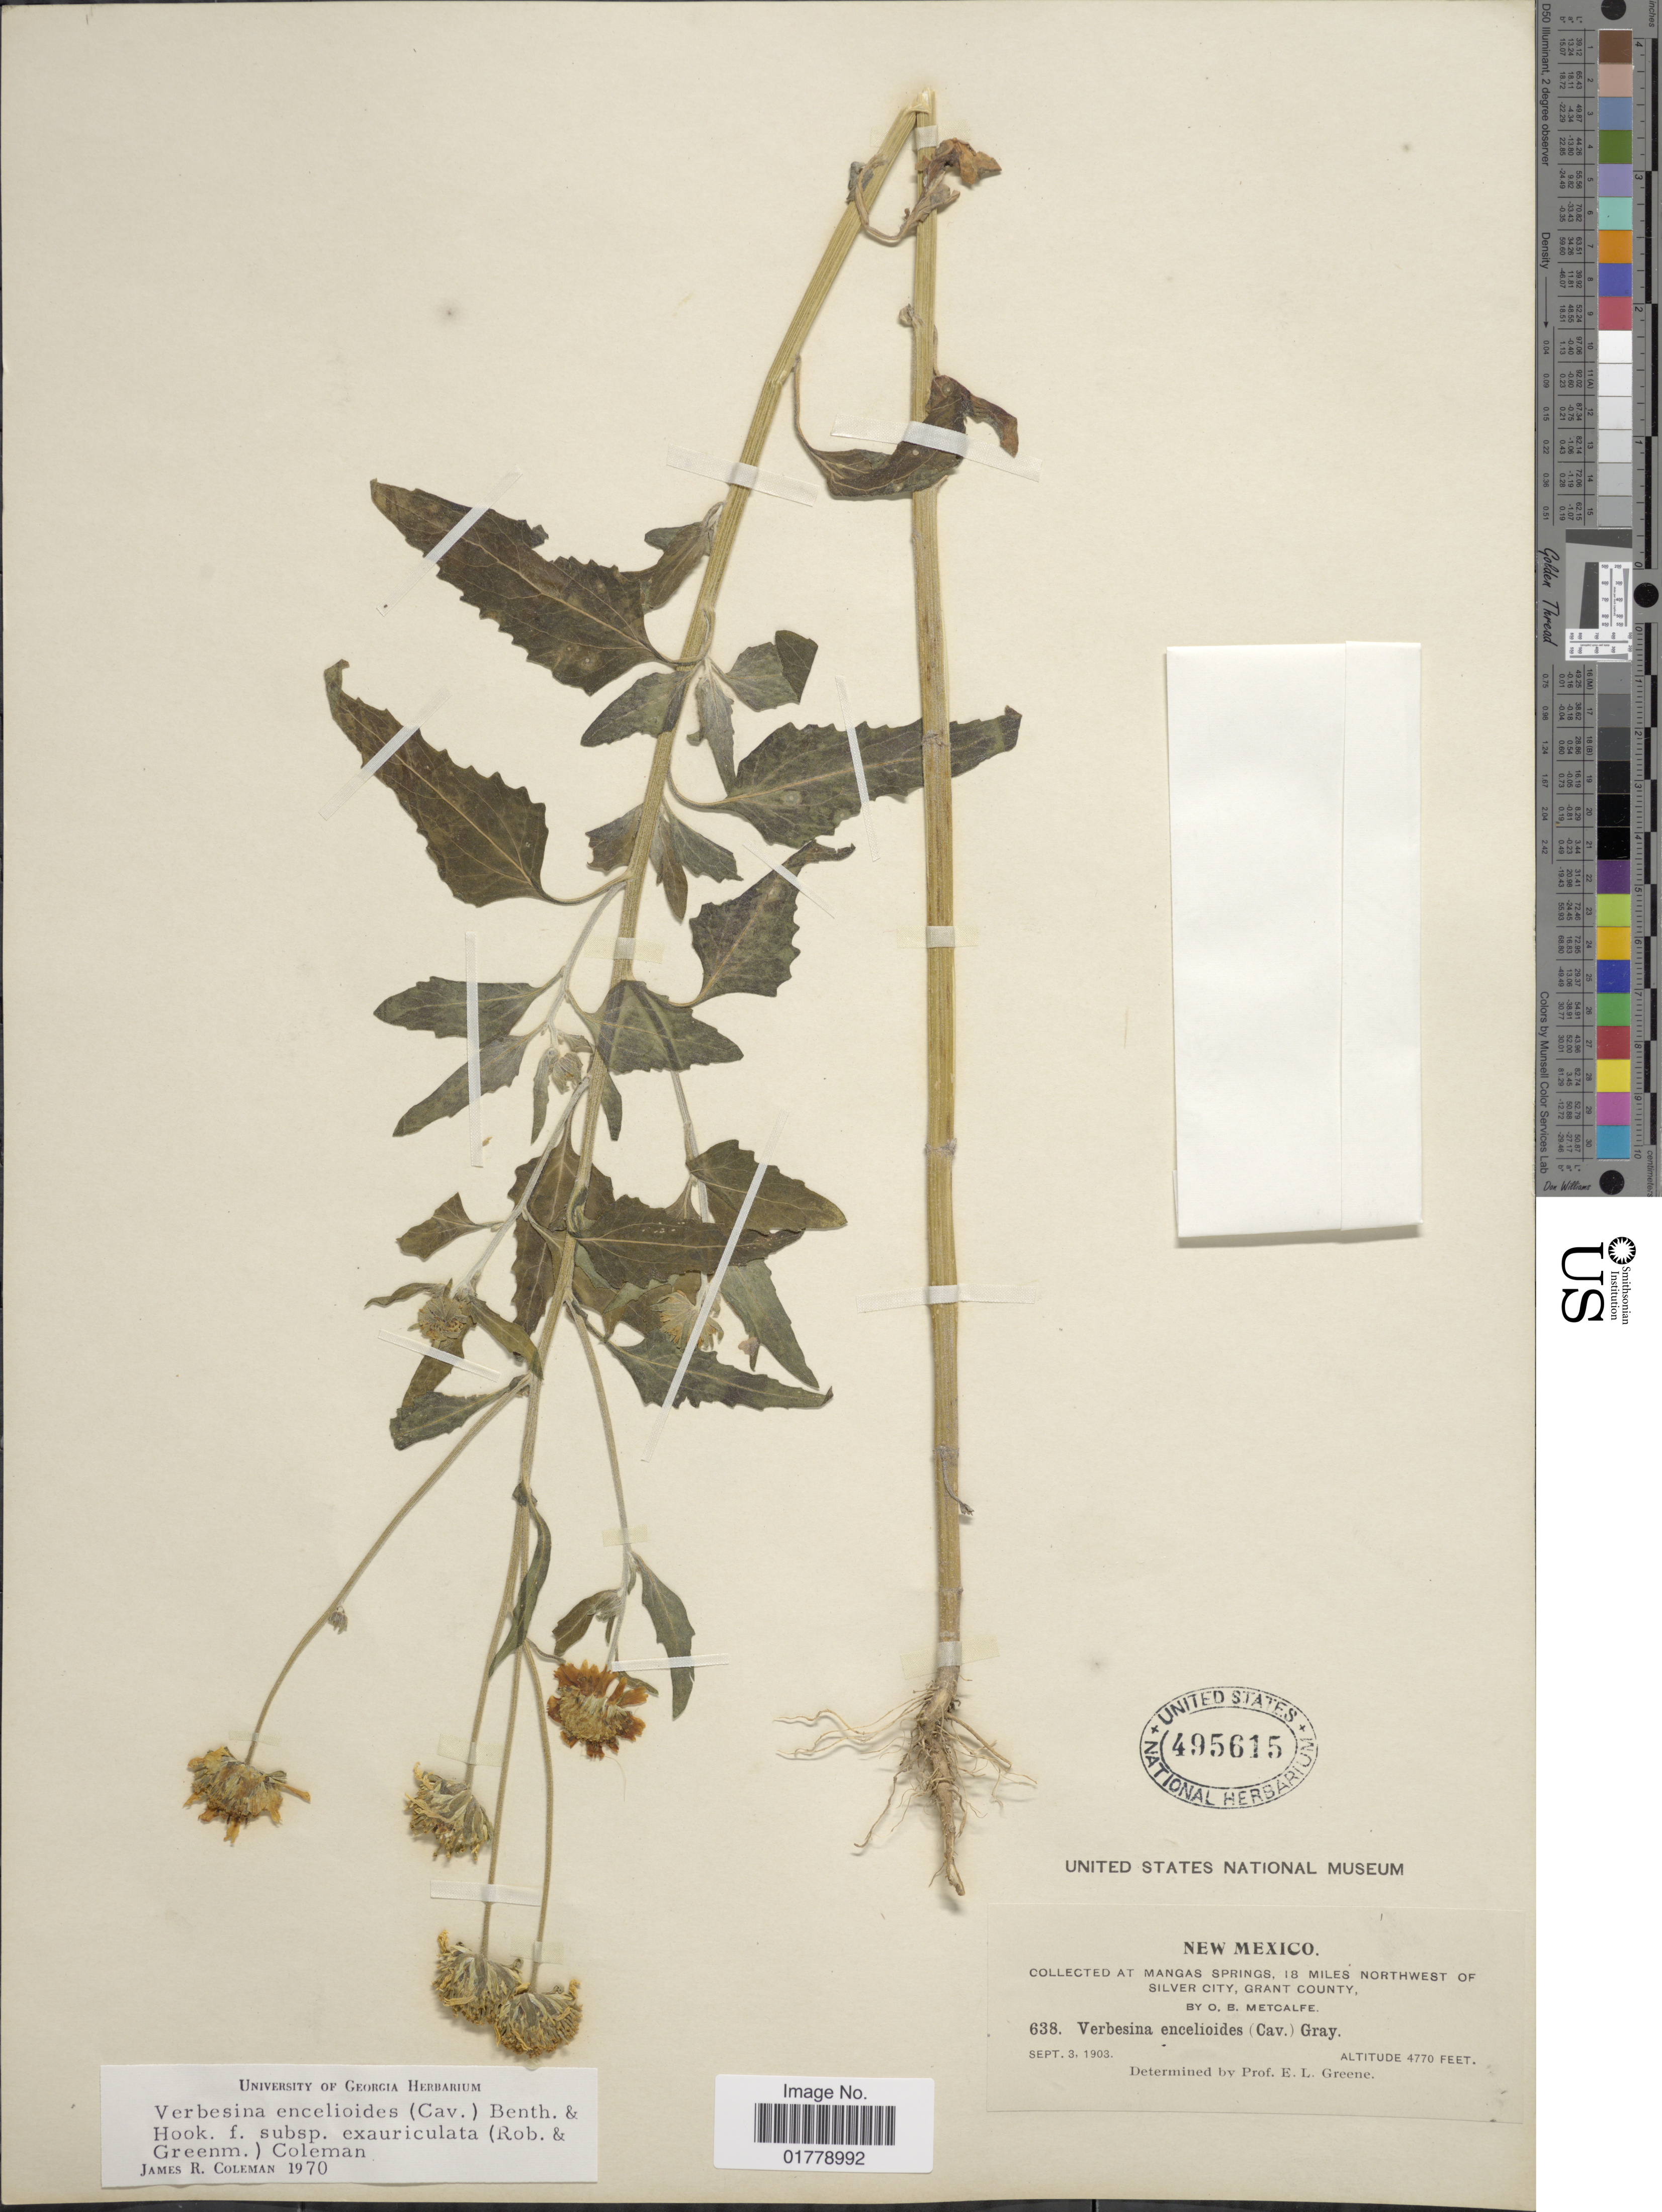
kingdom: Plantae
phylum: Tracheophyta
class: Magnoliopsida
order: Asterales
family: Asteraceae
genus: Verbesina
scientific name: Verbesina encelioides var. cana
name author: (B.L. Rob.) Greenm.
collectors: O. B. Metcalfe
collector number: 638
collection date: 1903-09-03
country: United States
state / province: New Mexico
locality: At Mangas Springs, 18 miles Northwest of Silver City, Grant County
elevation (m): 1454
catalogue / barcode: US 495615